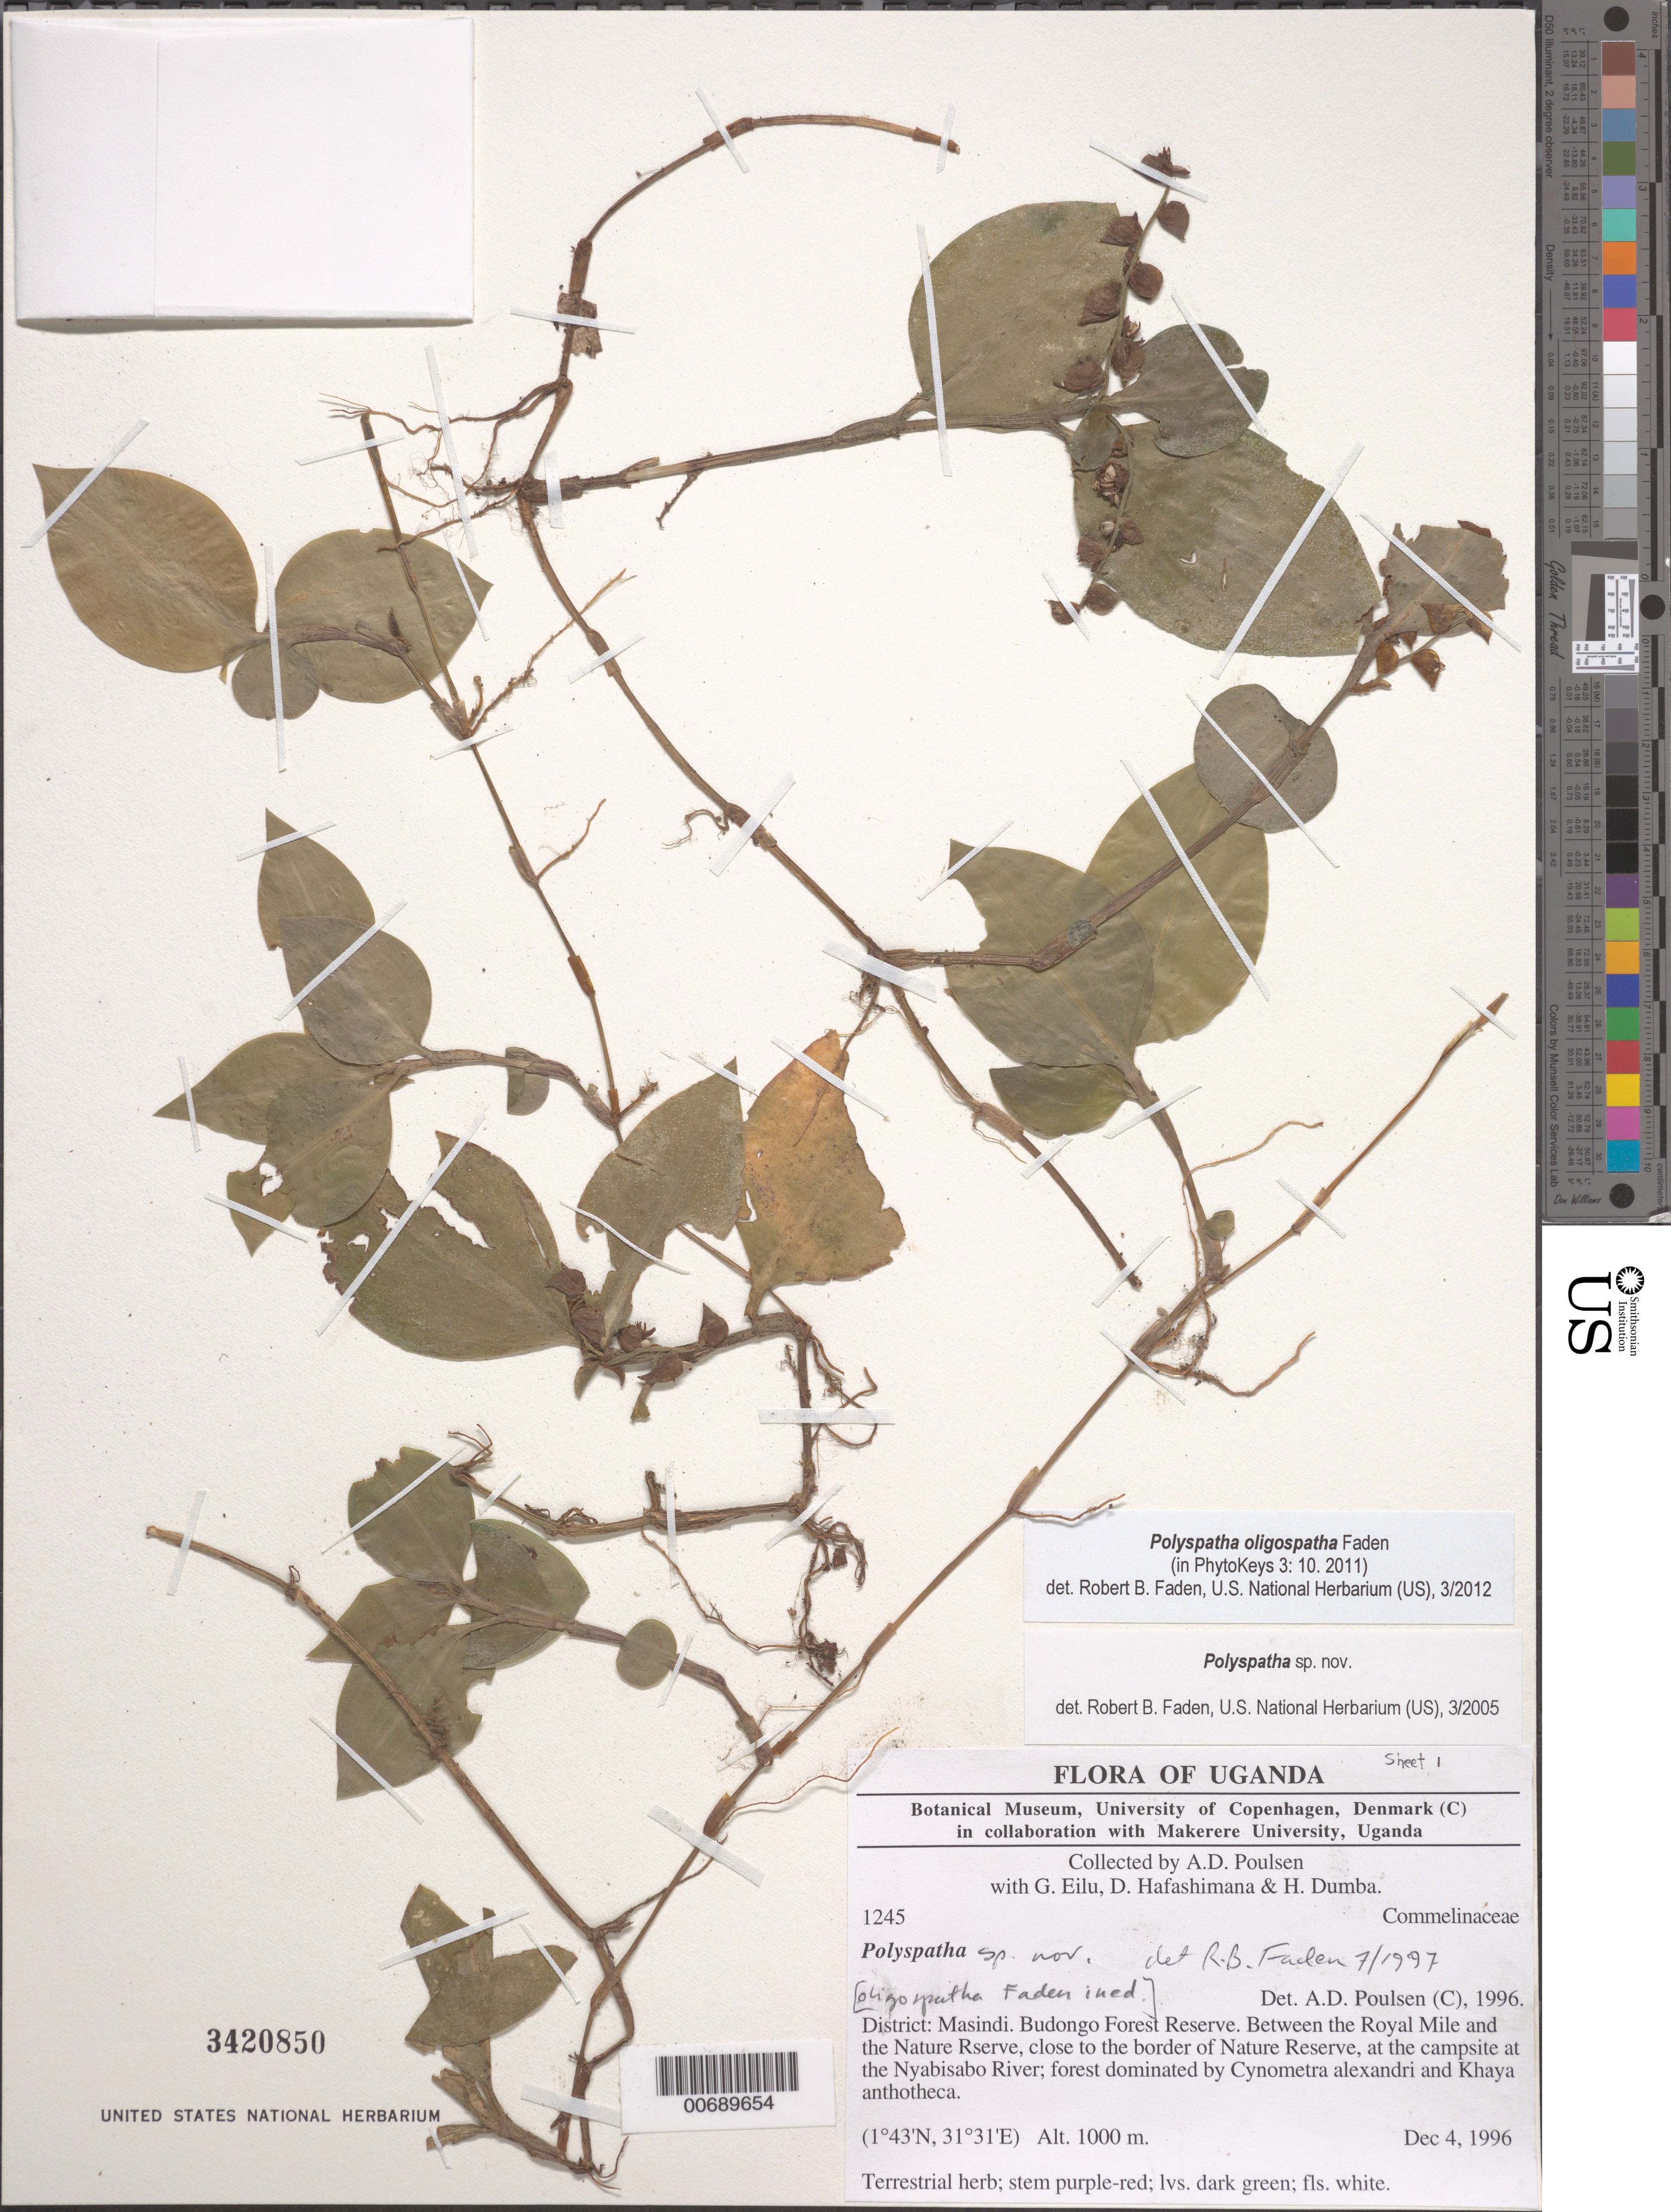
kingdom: Plantae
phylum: Tracheophyta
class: Liliopsida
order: Commelinales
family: Commelinaceae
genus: Polyspatha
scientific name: Polyspatha oligospatha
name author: Faden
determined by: Faden, Robert B., (US), Smithsonian Institution - National Museum of Natural History (UNITED STATES)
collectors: A. Poulsen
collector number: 1245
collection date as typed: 04 Dec 1996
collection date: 1996-12-04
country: Uganda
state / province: Western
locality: Budongo Forest Reserve, between the Royal Mile and the Nature Reserve, close to the border of Nature Reserve at the campsite at the Nyabisabo River.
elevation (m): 1000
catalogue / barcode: US 3420850